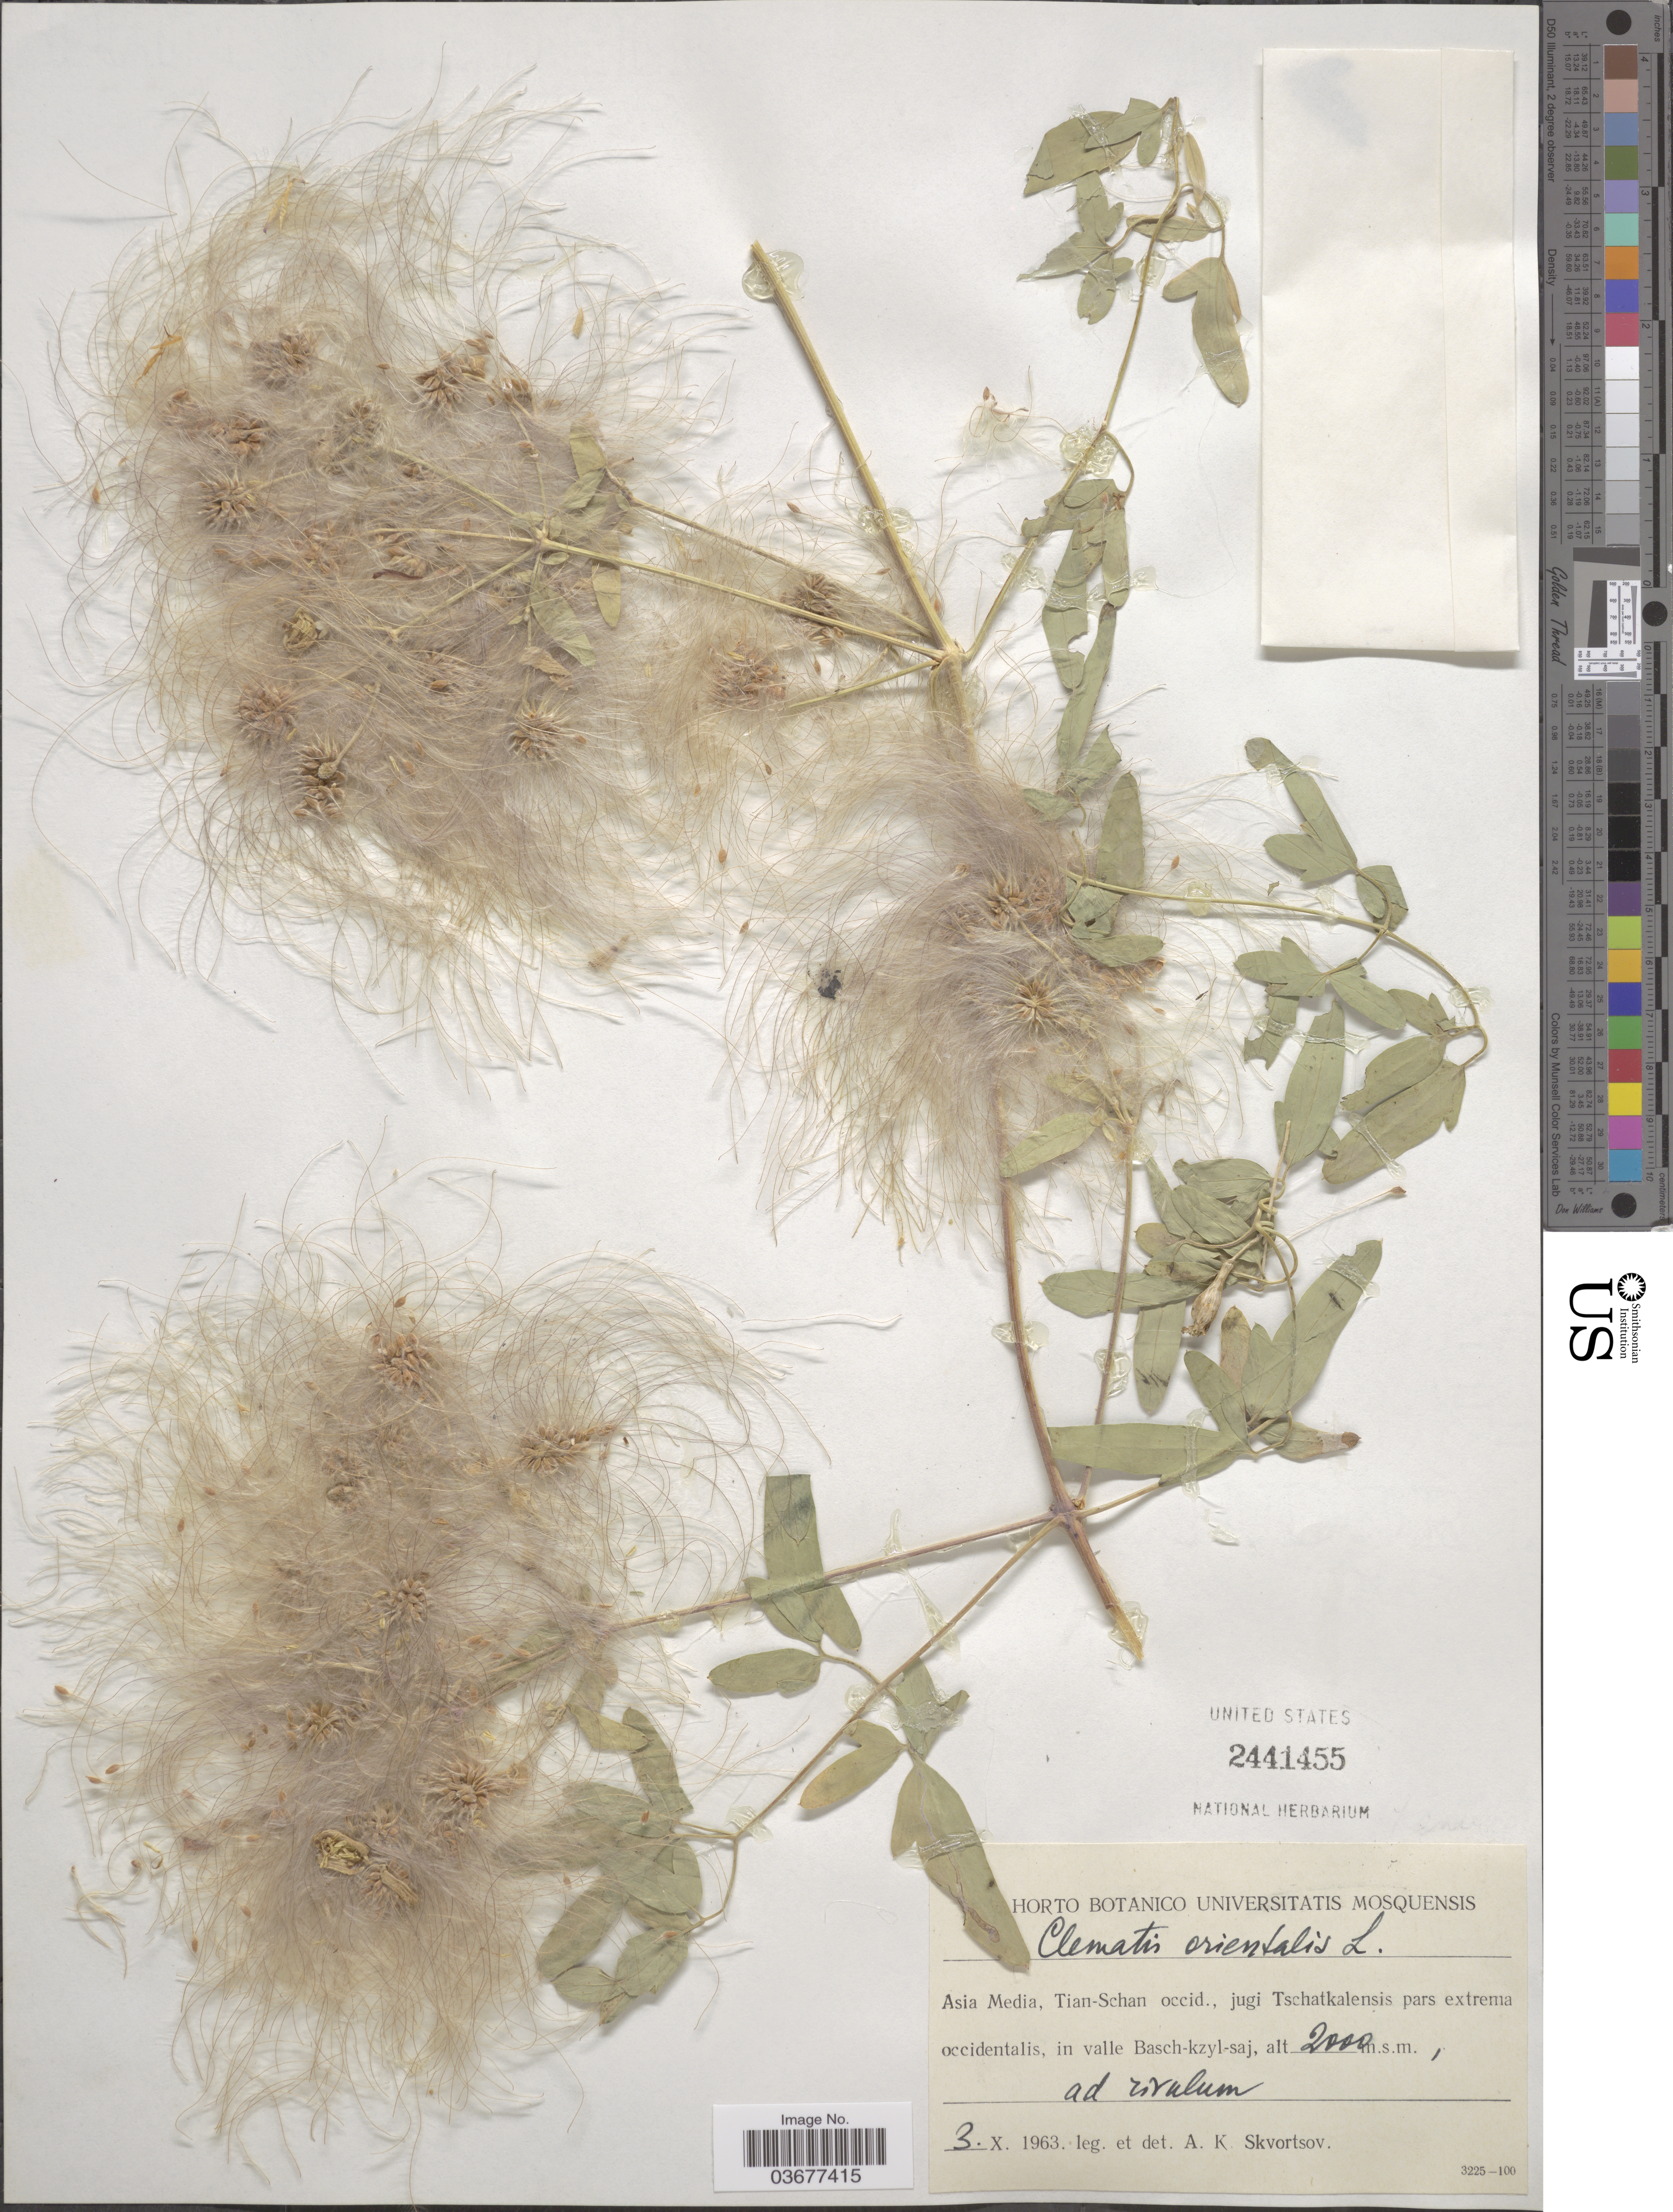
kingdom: Plantae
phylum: Tracheophyta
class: Magnoliopsida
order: Ranunculales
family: Ranunculaceae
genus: Clematis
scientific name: Clematis orientalis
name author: L.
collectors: A. K. Skvortsov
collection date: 1963-10-03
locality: Asia Media, Tian-Schan occid., jugi Tschatkalensis pars extrema occidentalis, in valle Basch-kzyl-saj.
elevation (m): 2000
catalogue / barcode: US 2441455